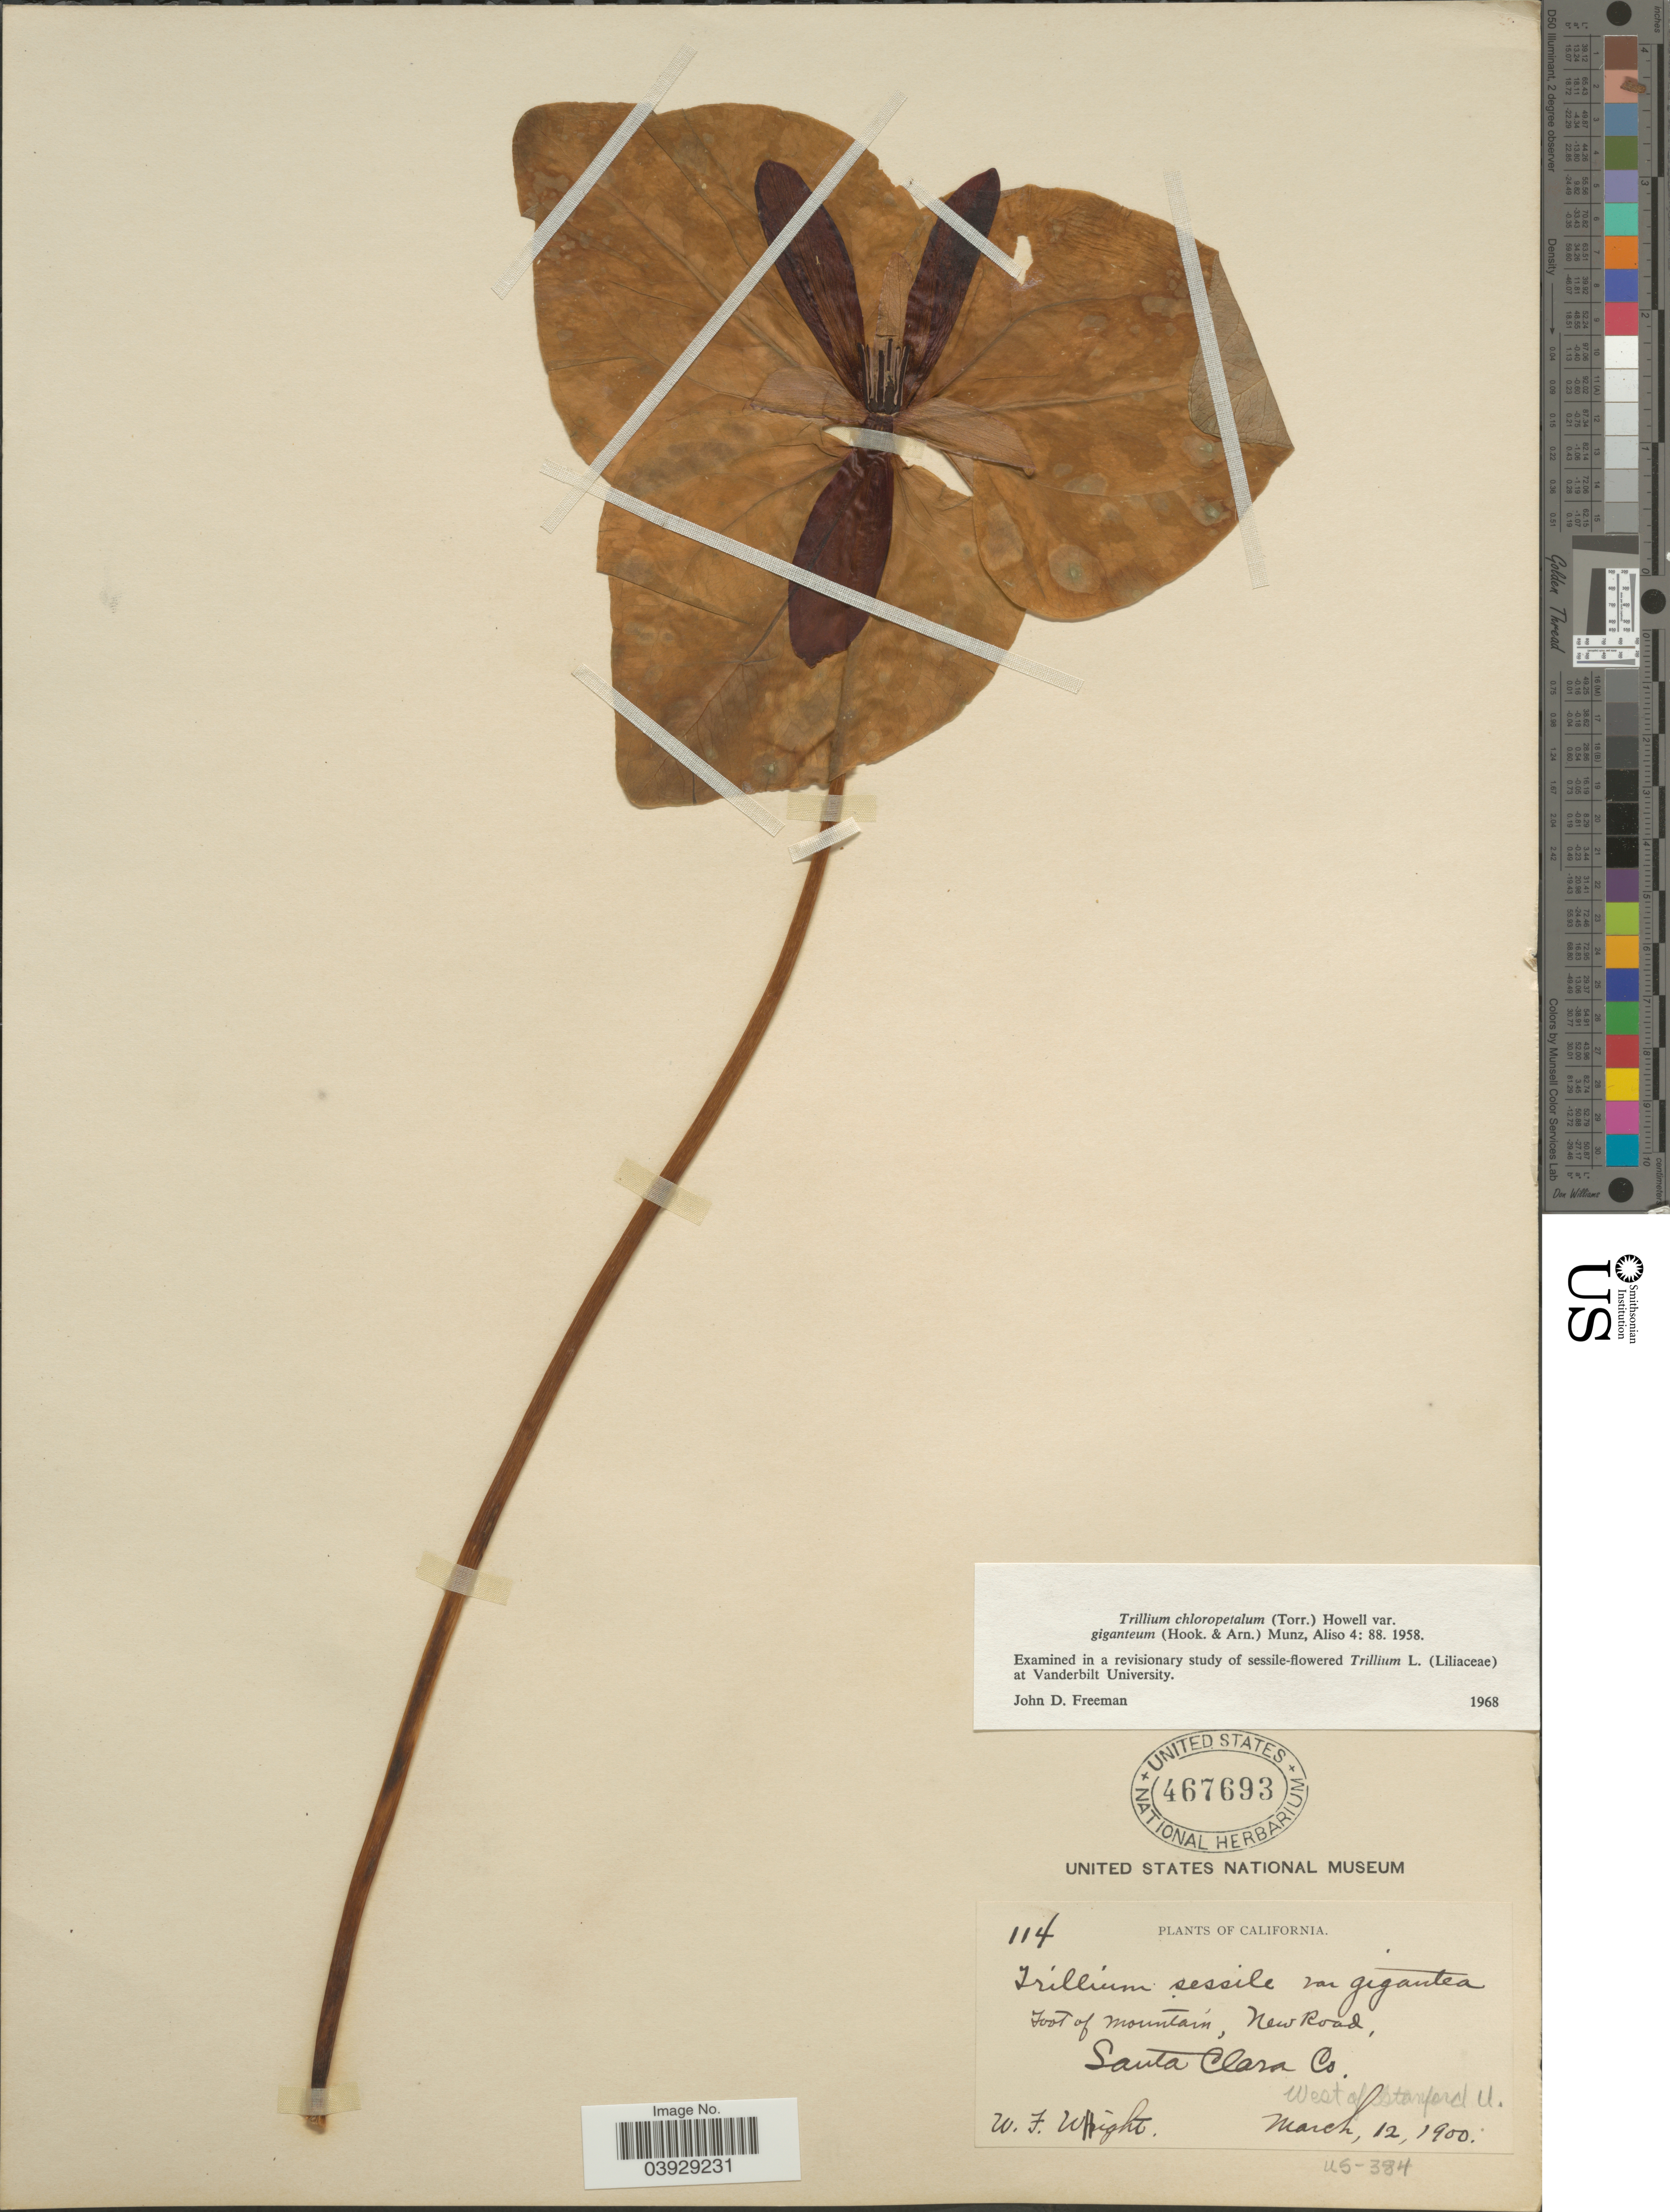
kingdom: Plantae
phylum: Tracheophyta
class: Liliopsida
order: Liliales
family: Melanthiaceae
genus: Trillium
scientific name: Trillium chloropetalum var. giganteum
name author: (Hook. & Arn.) Munz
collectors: W. Wight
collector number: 114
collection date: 1900-03-12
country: United States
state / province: California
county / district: Santa Clara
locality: Foot of mountain, New Road, Santa Clara Co. West of Stanford U.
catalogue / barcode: US 467693